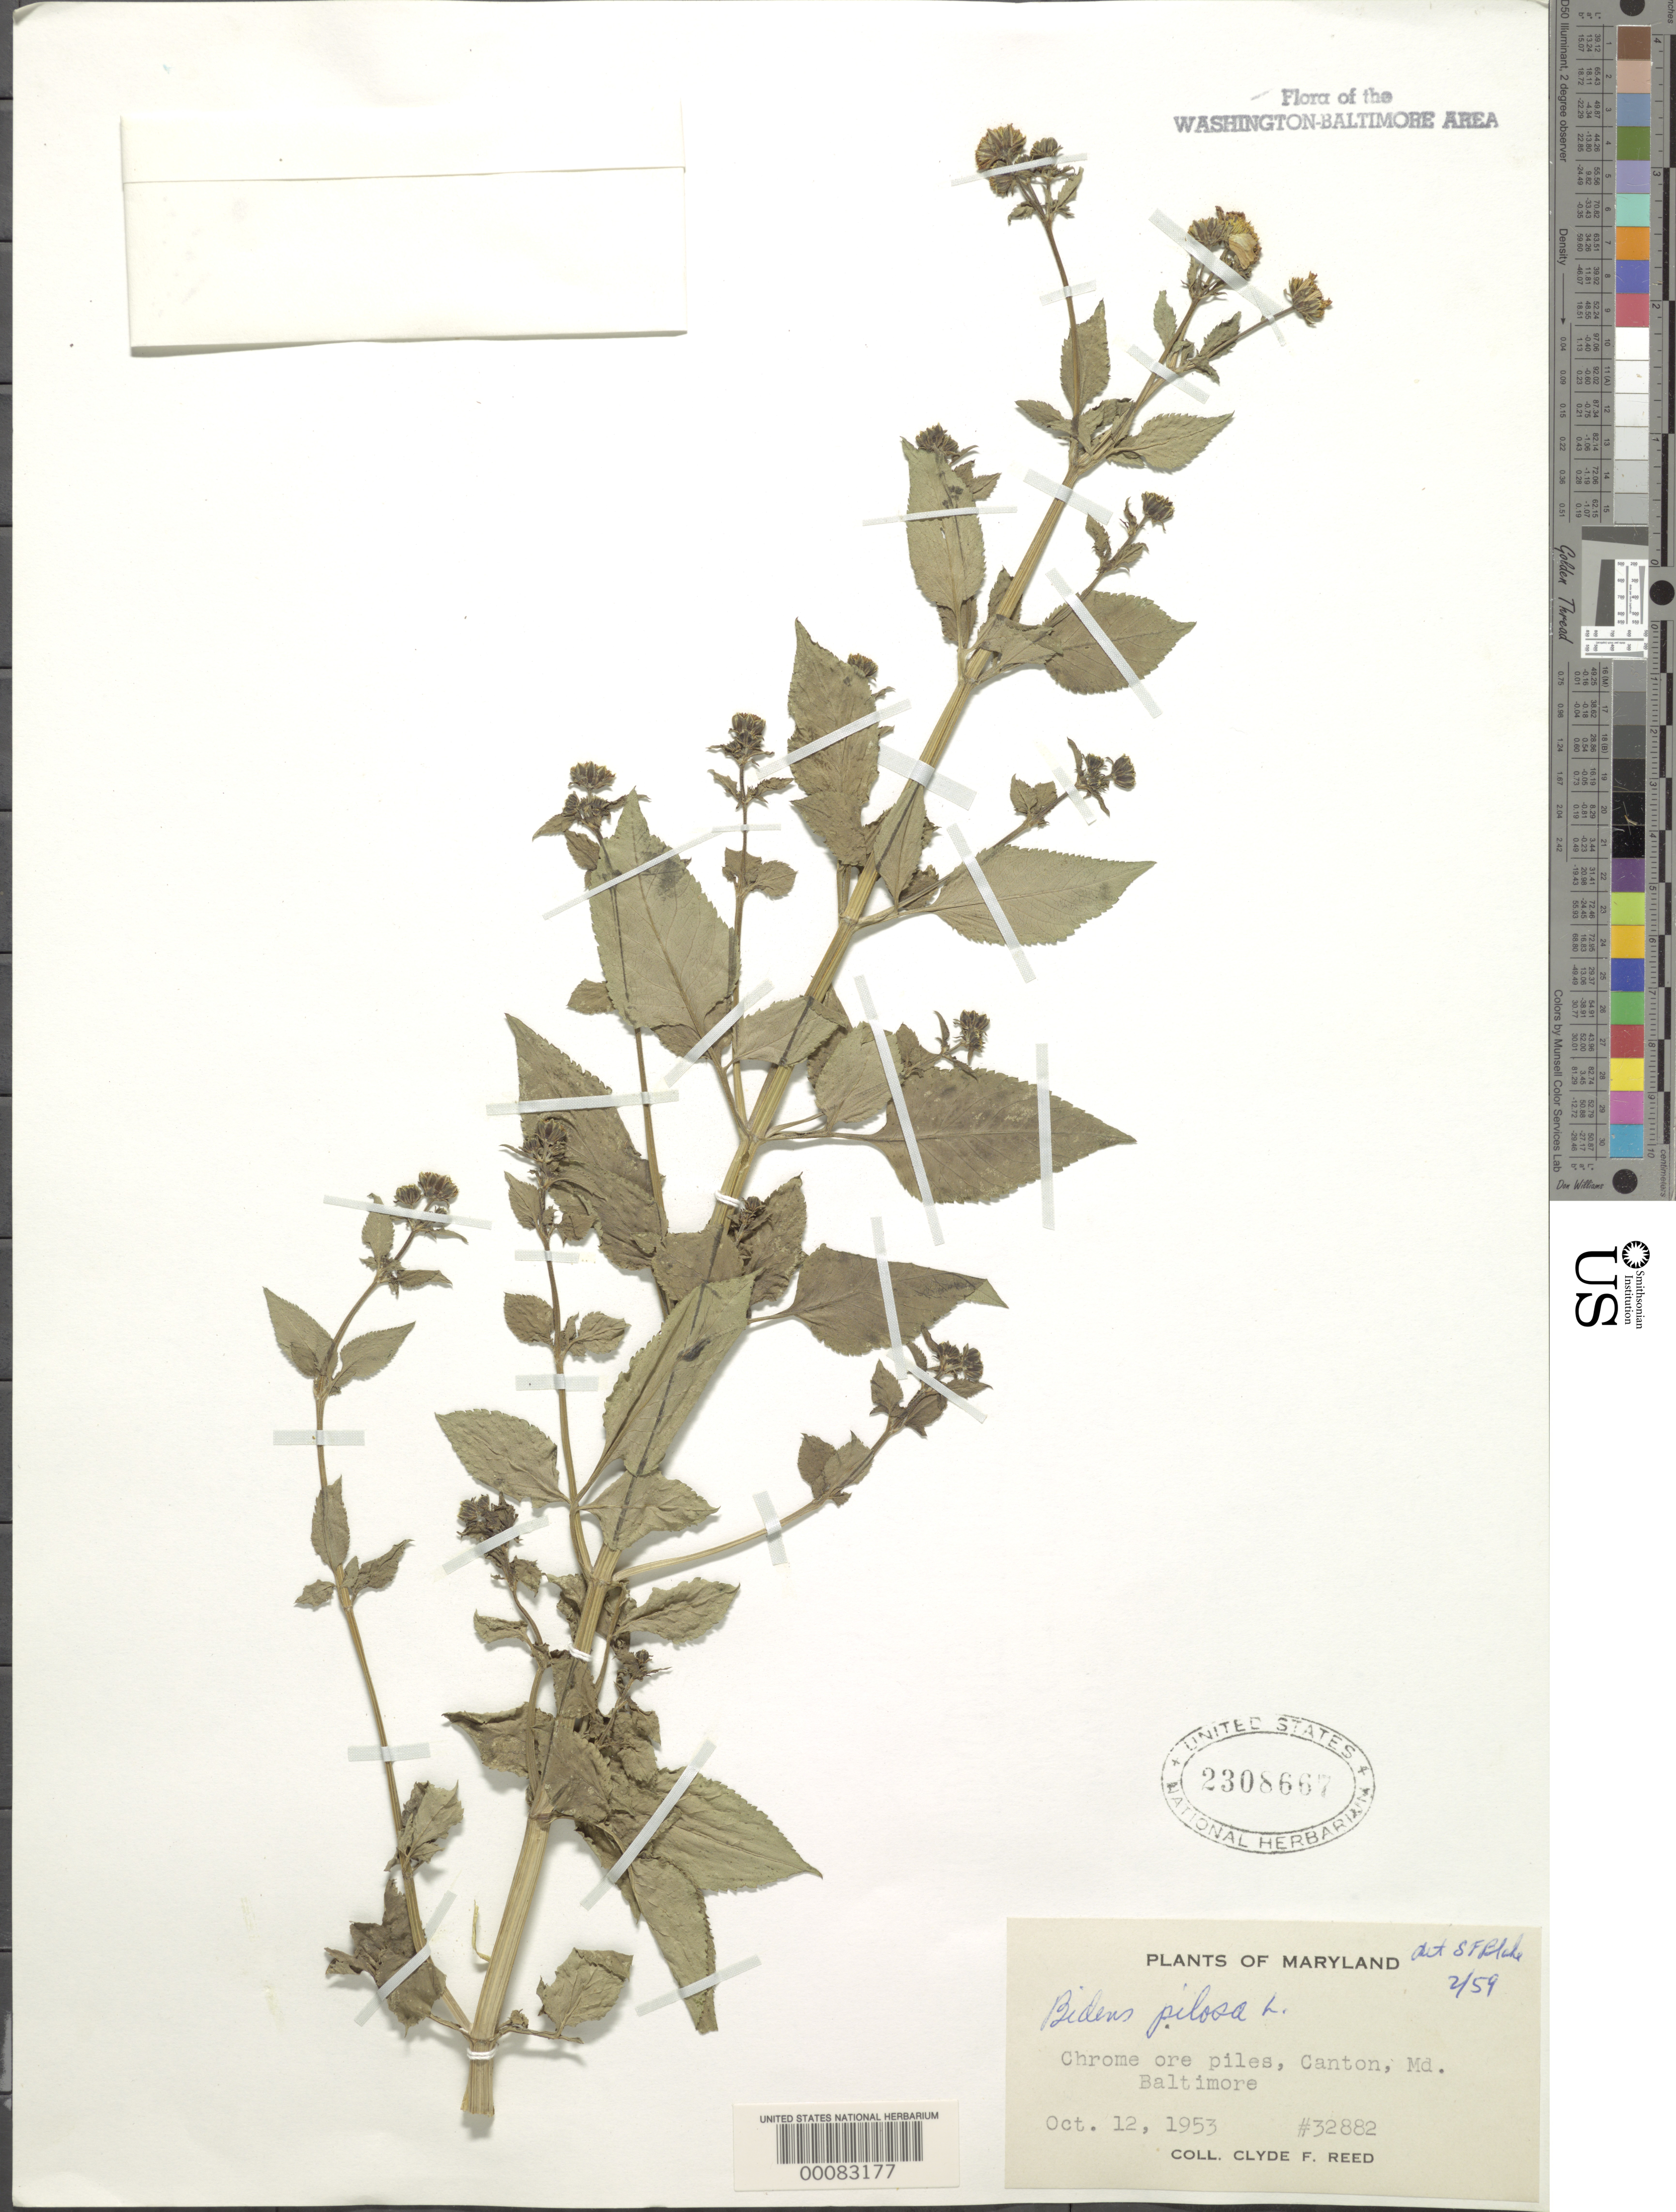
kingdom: Plantae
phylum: Tracheophyta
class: Magnoliopsida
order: Asterales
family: Asteraceae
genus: Bidens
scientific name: Bidens pilosa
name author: L.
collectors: C. F. Reed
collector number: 32882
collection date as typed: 12 Oct 1953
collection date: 1953-10-12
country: United States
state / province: Maryland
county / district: City of Baltimore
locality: Canton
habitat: Chrome ore piles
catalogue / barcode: US 2308667